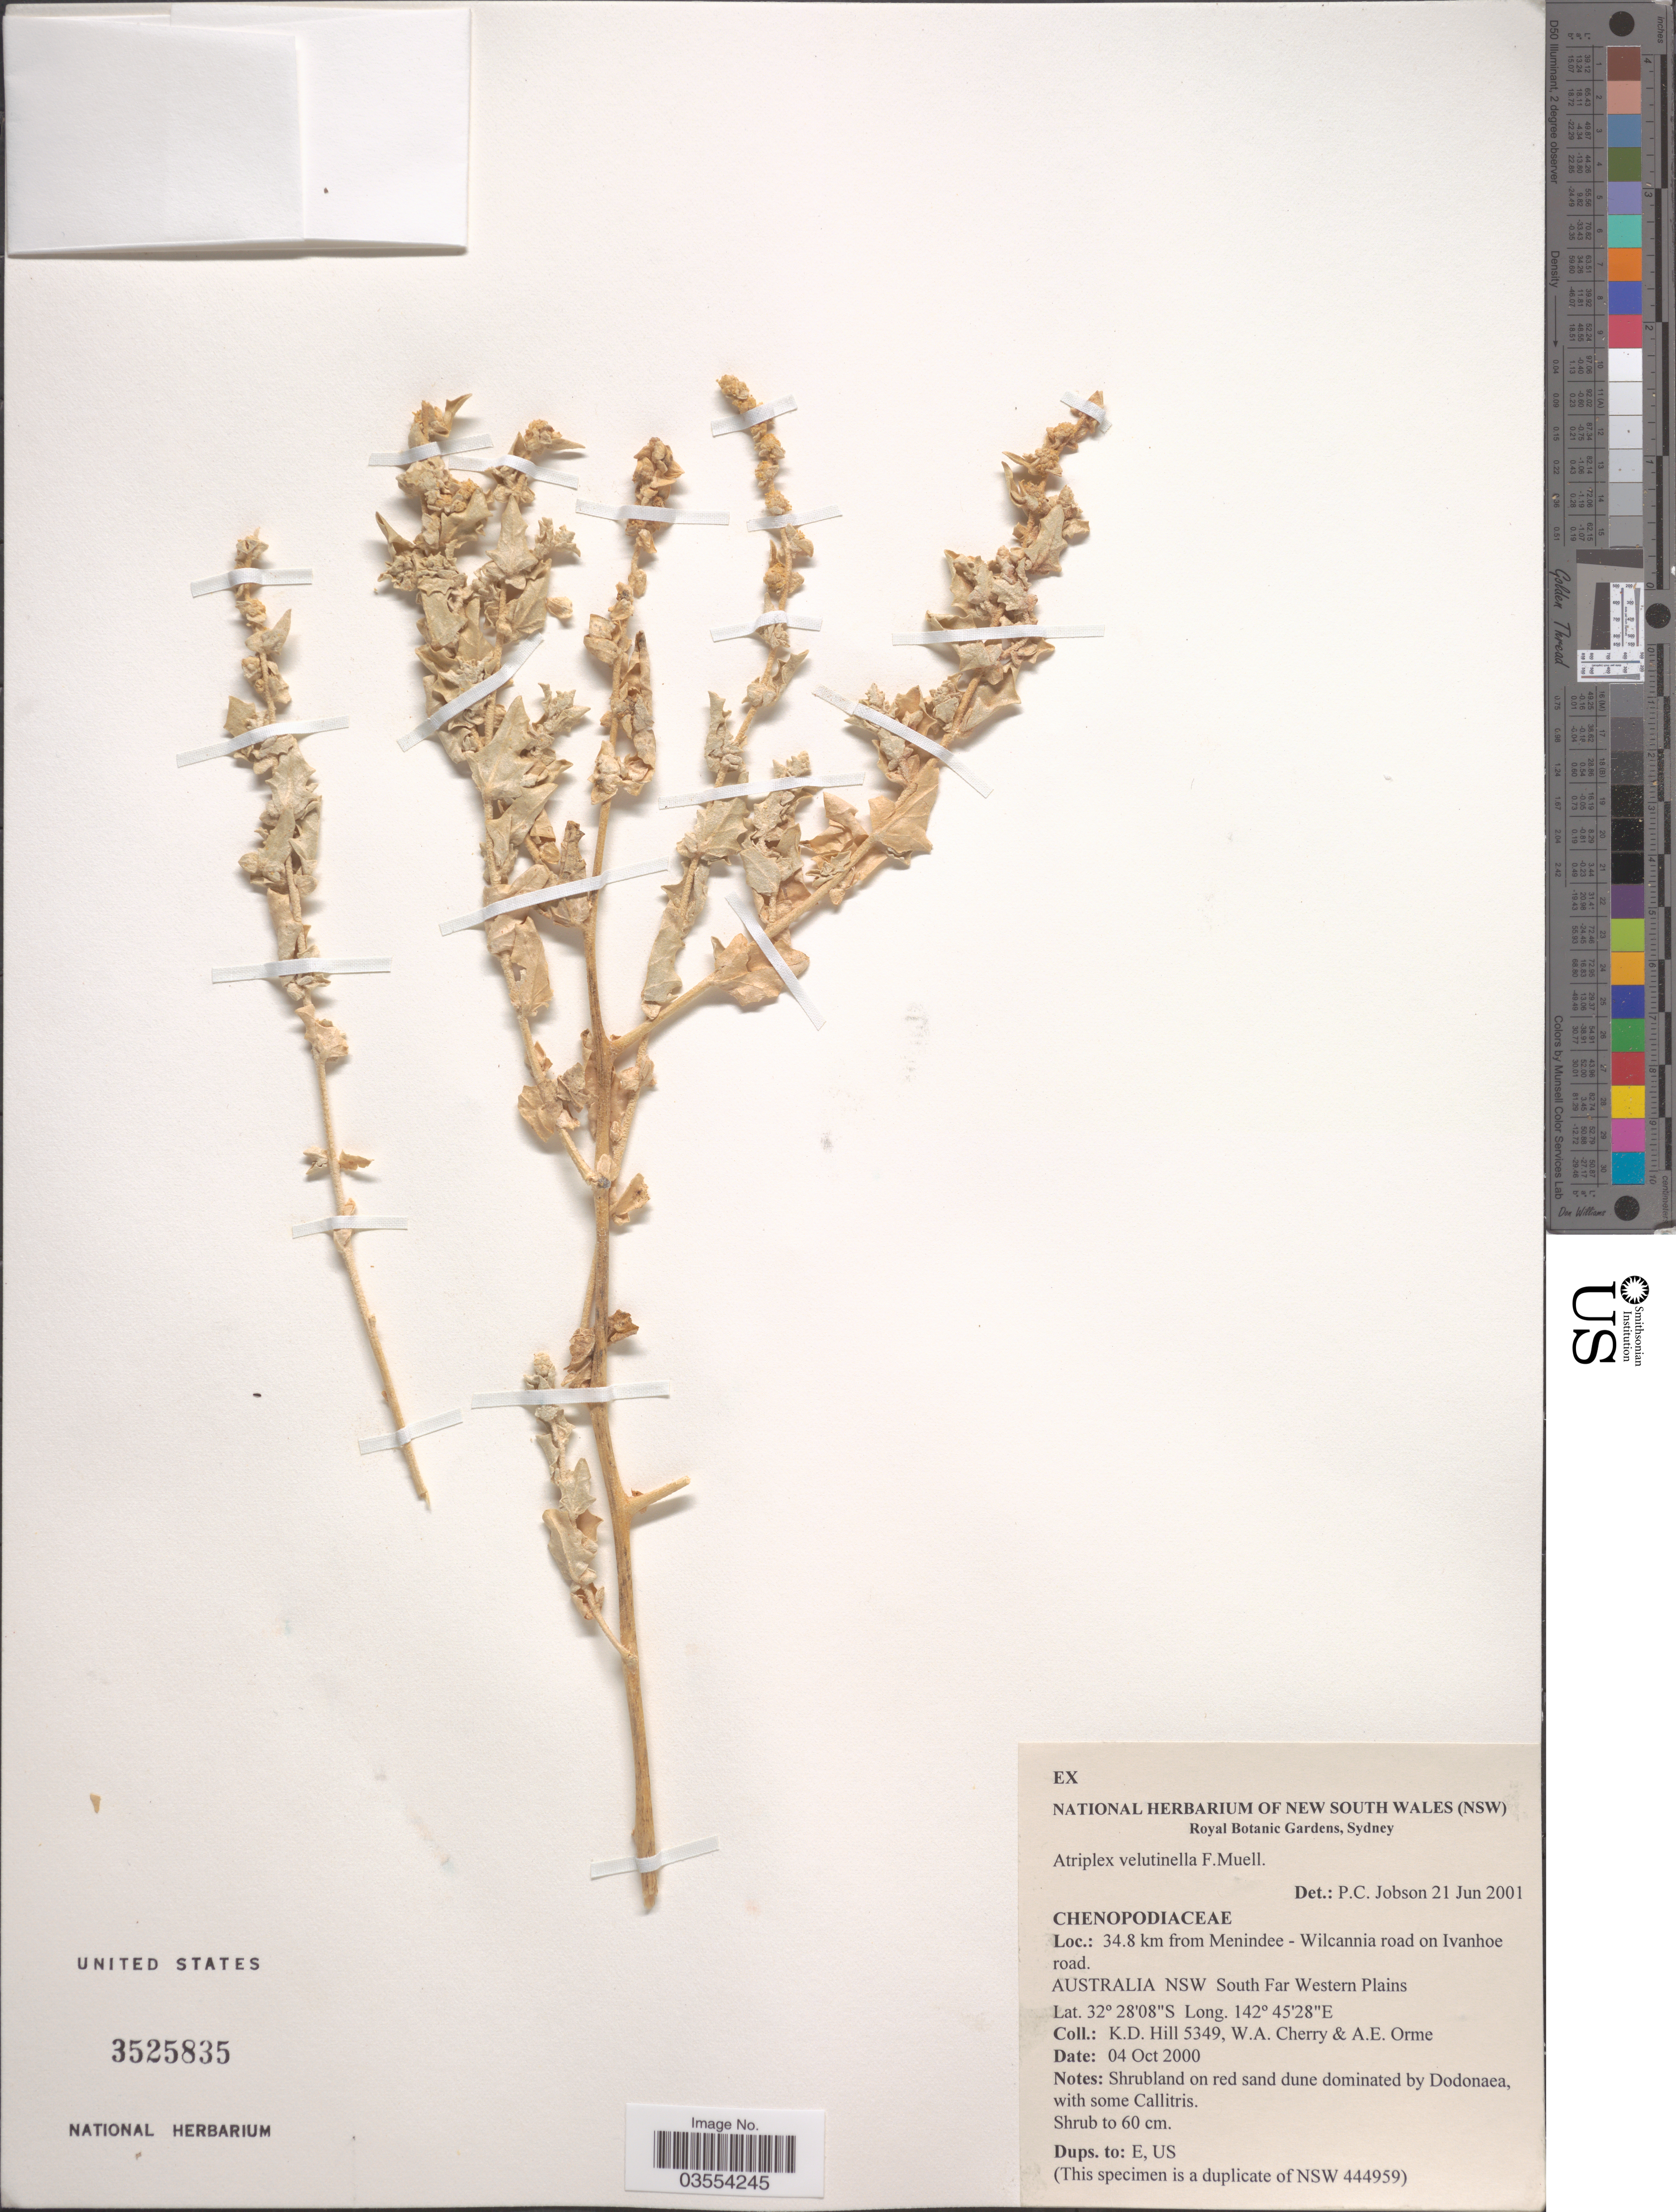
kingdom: Plantae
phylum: Tracheophyta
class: Magnoliopsida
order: Caryophyllales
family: Amaranthaceae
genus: Atriplex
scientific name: Atriplex velutinella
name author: F. Muell.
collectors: K. D. Hill, W. A. Cherry & A. Orme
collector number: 5349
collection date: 2000-10-04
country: Australia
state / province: New South Wales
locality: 34.8 km from Menindee - Wilcannia road on Ivanhoe road. South Far Western Plains.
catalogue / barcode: US 3525835